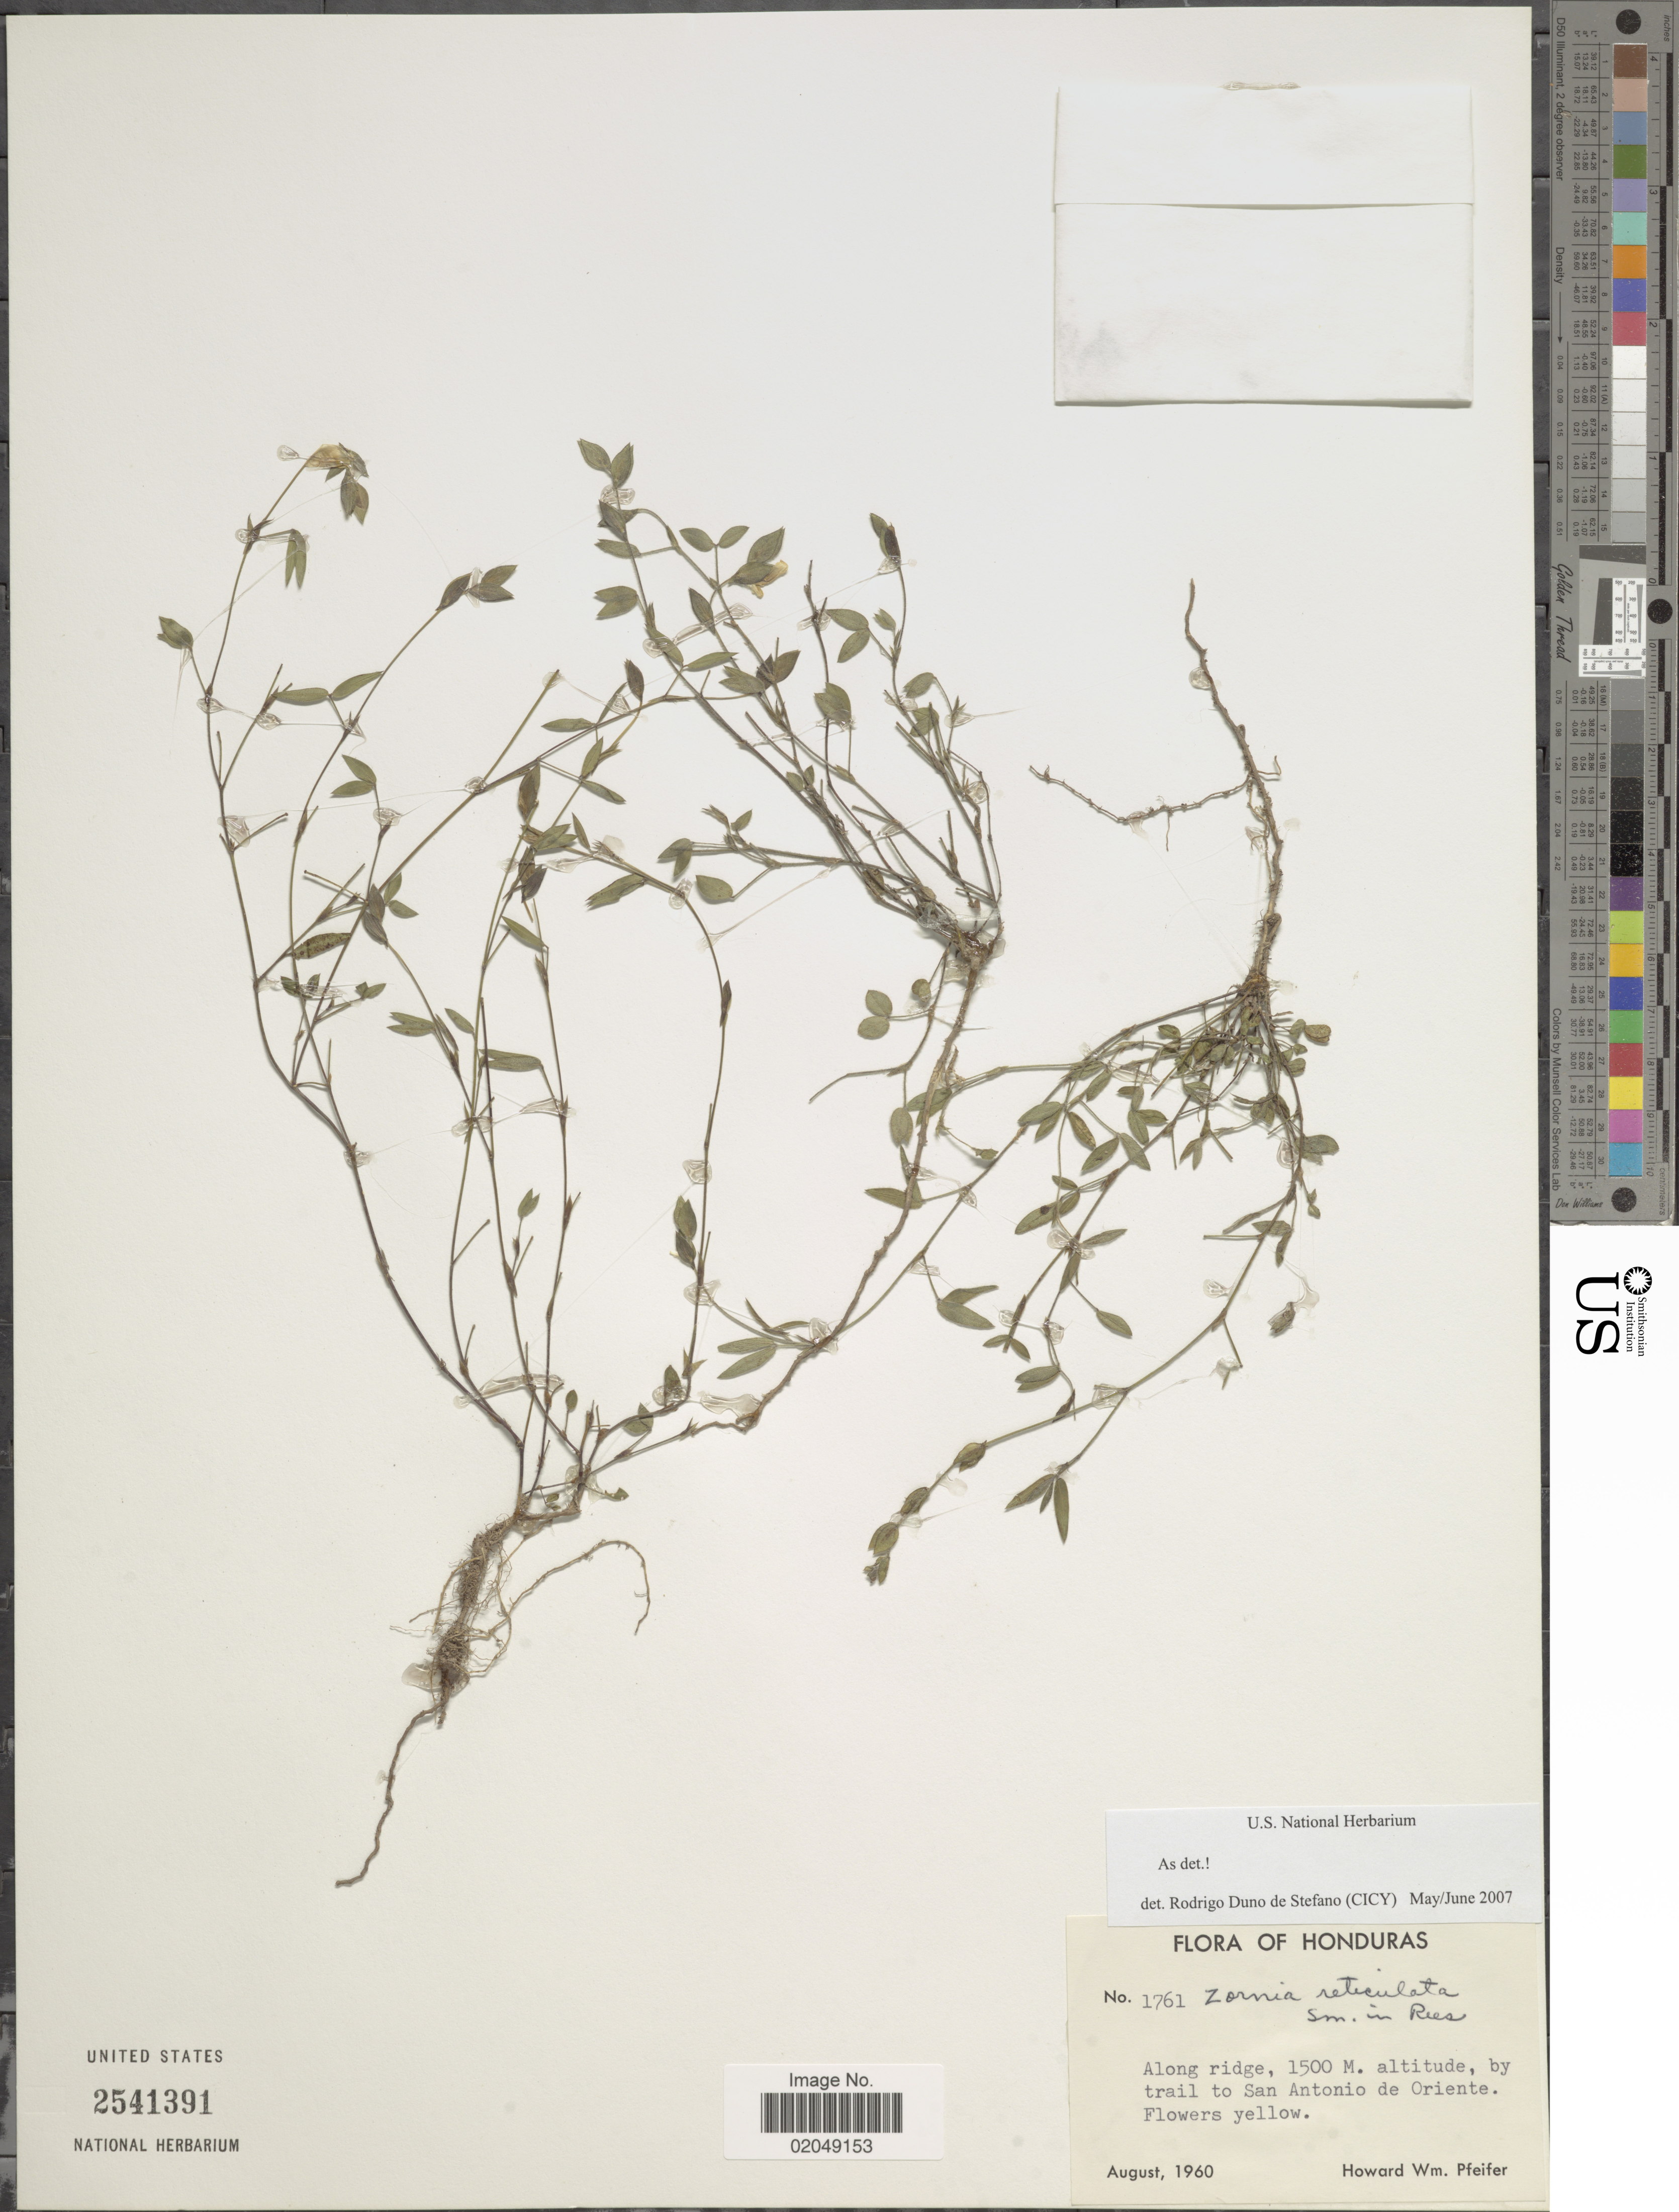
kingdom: Plantae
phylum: Tracheophyta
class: Magnoliopsida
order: Fabales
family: Fabaceae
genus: Zornia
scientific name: Zornia reticulata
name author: Sm.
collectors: H. W. Pfeifer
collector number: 1761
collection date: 1960-08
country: Honduras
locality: Along ridge, by trail to San Antonio de Oriente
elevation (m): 1500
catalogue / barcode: US 2541391